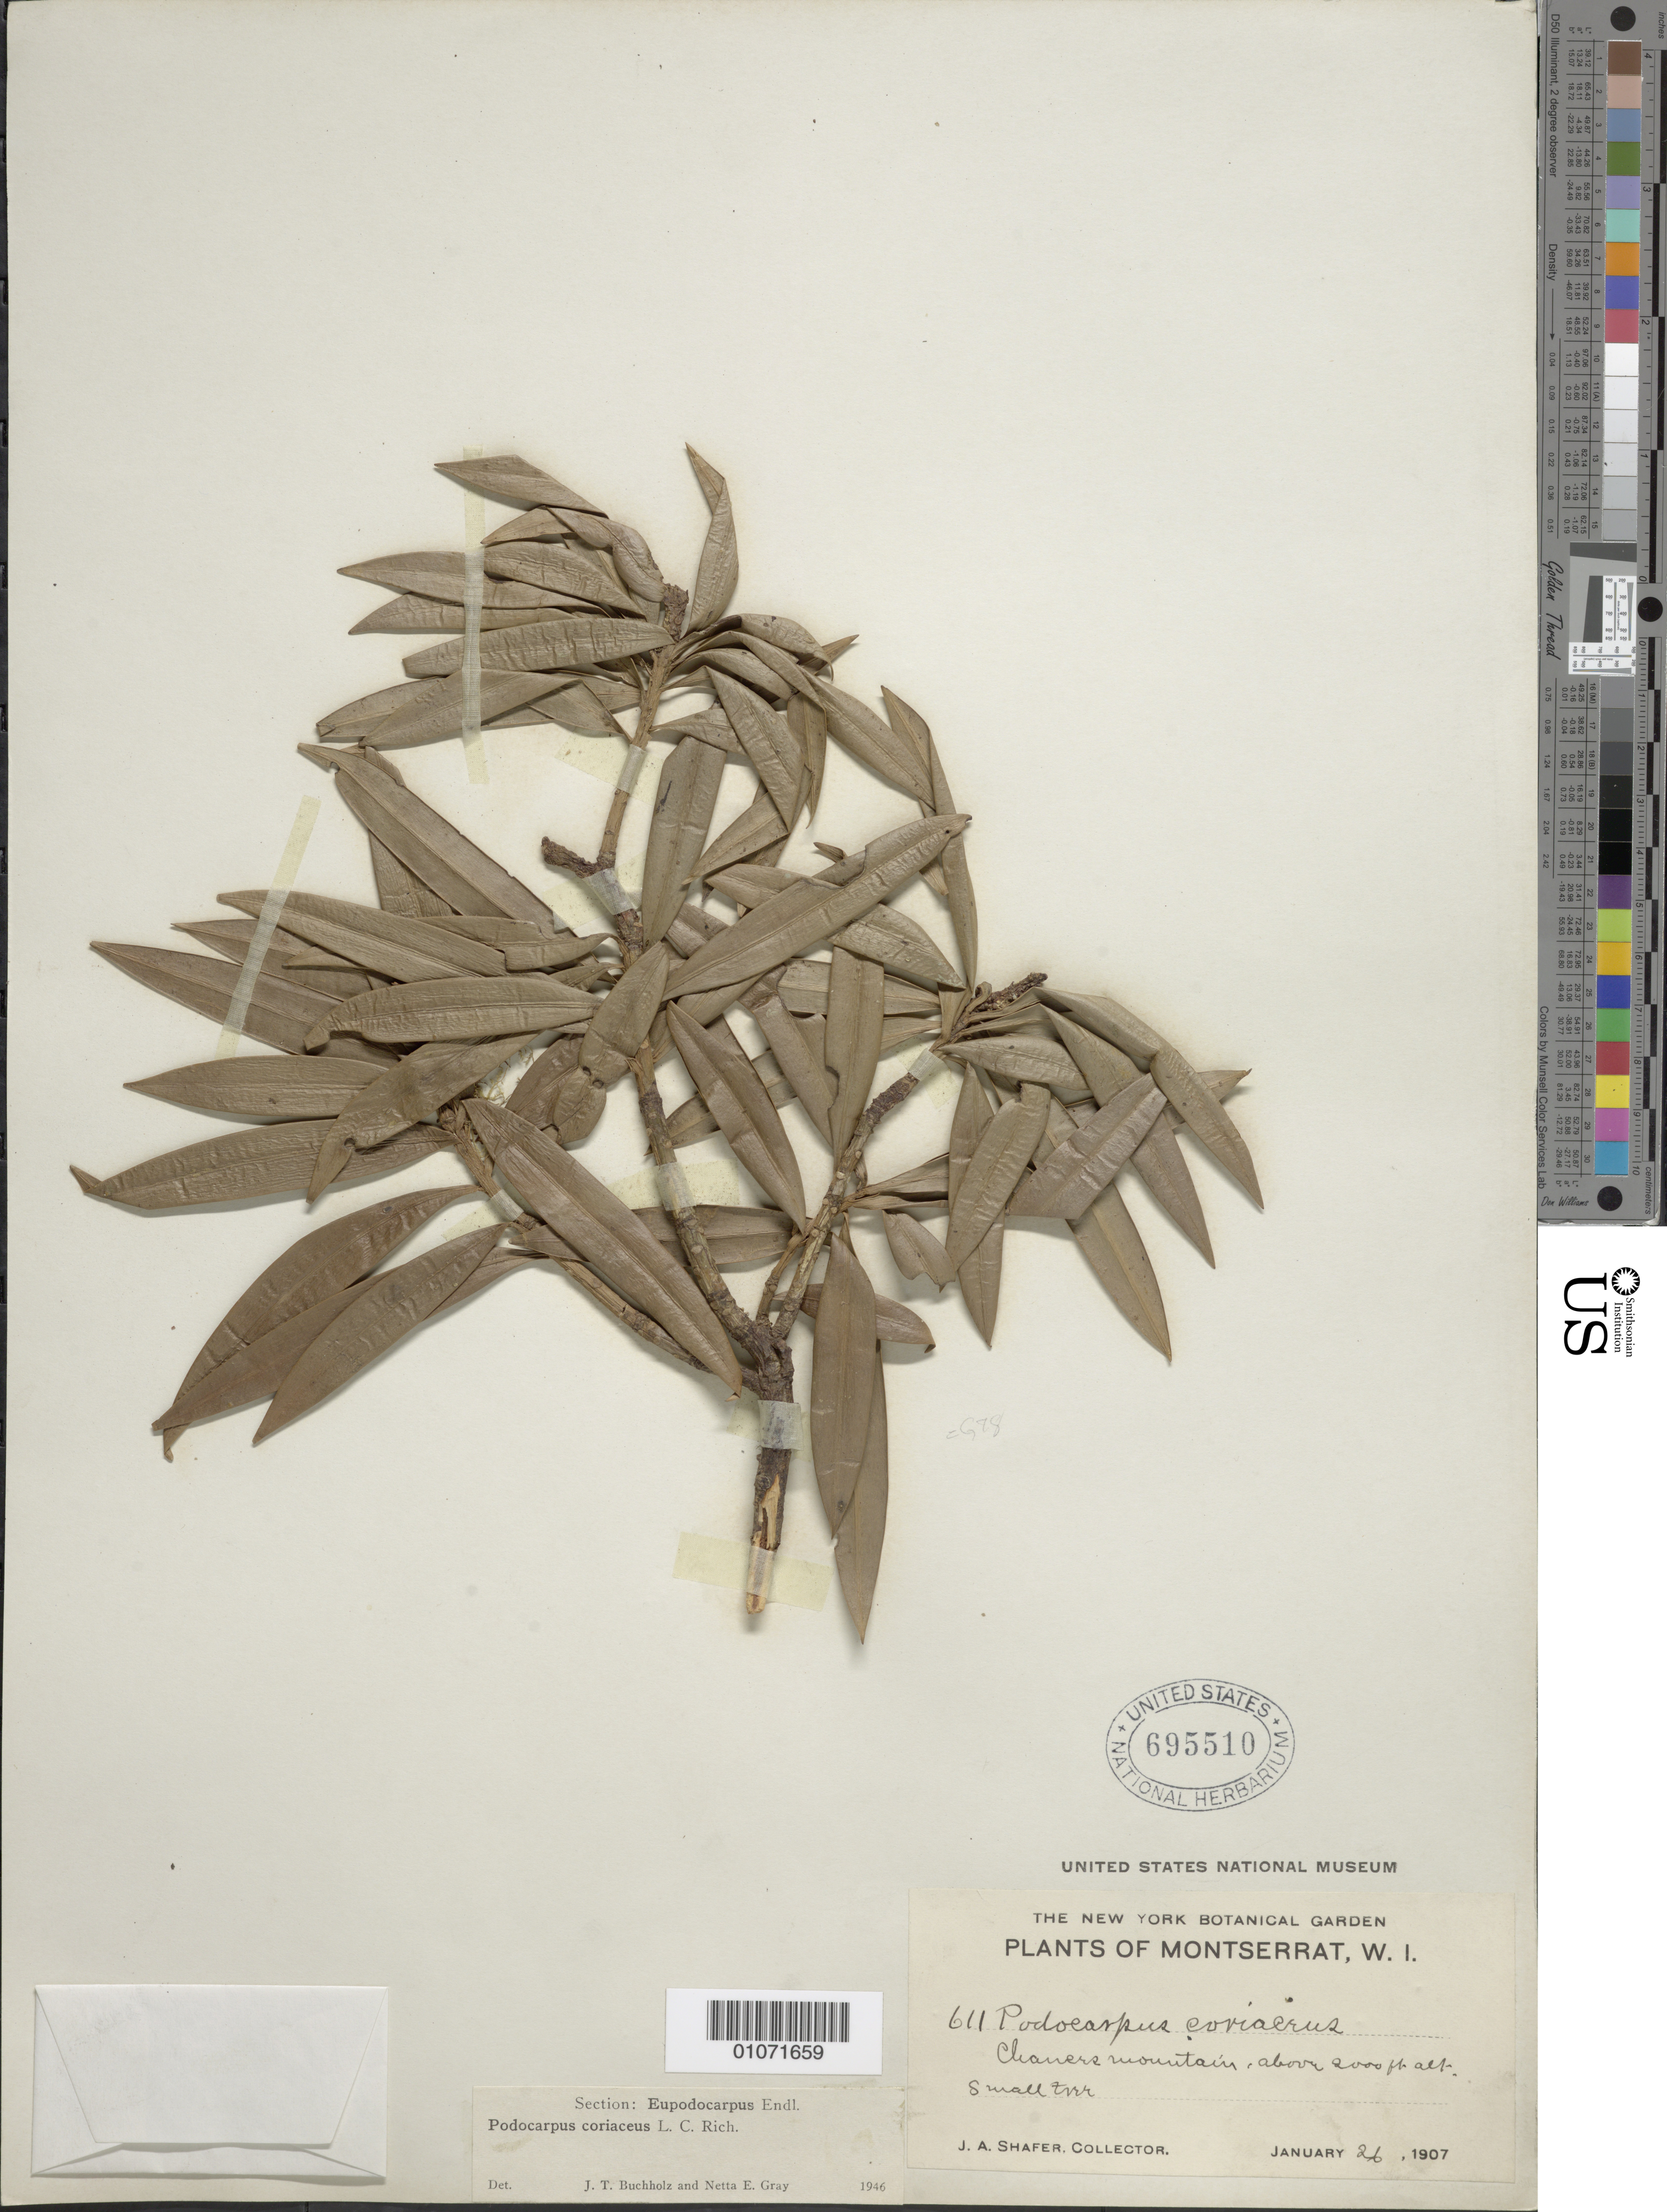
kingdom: Plantae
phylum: Tracheophyta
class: Pinopsida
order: Pinales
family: Podocarpaceae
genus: Podocarpus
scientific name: Podocarpus coriaceus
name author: Rich. & A. Rich.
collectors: J. A. Shafer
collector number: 611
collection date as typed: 06 Jan 1907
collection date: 1907-01-06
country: Montserrat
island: Montserrat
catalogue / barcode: US 695510